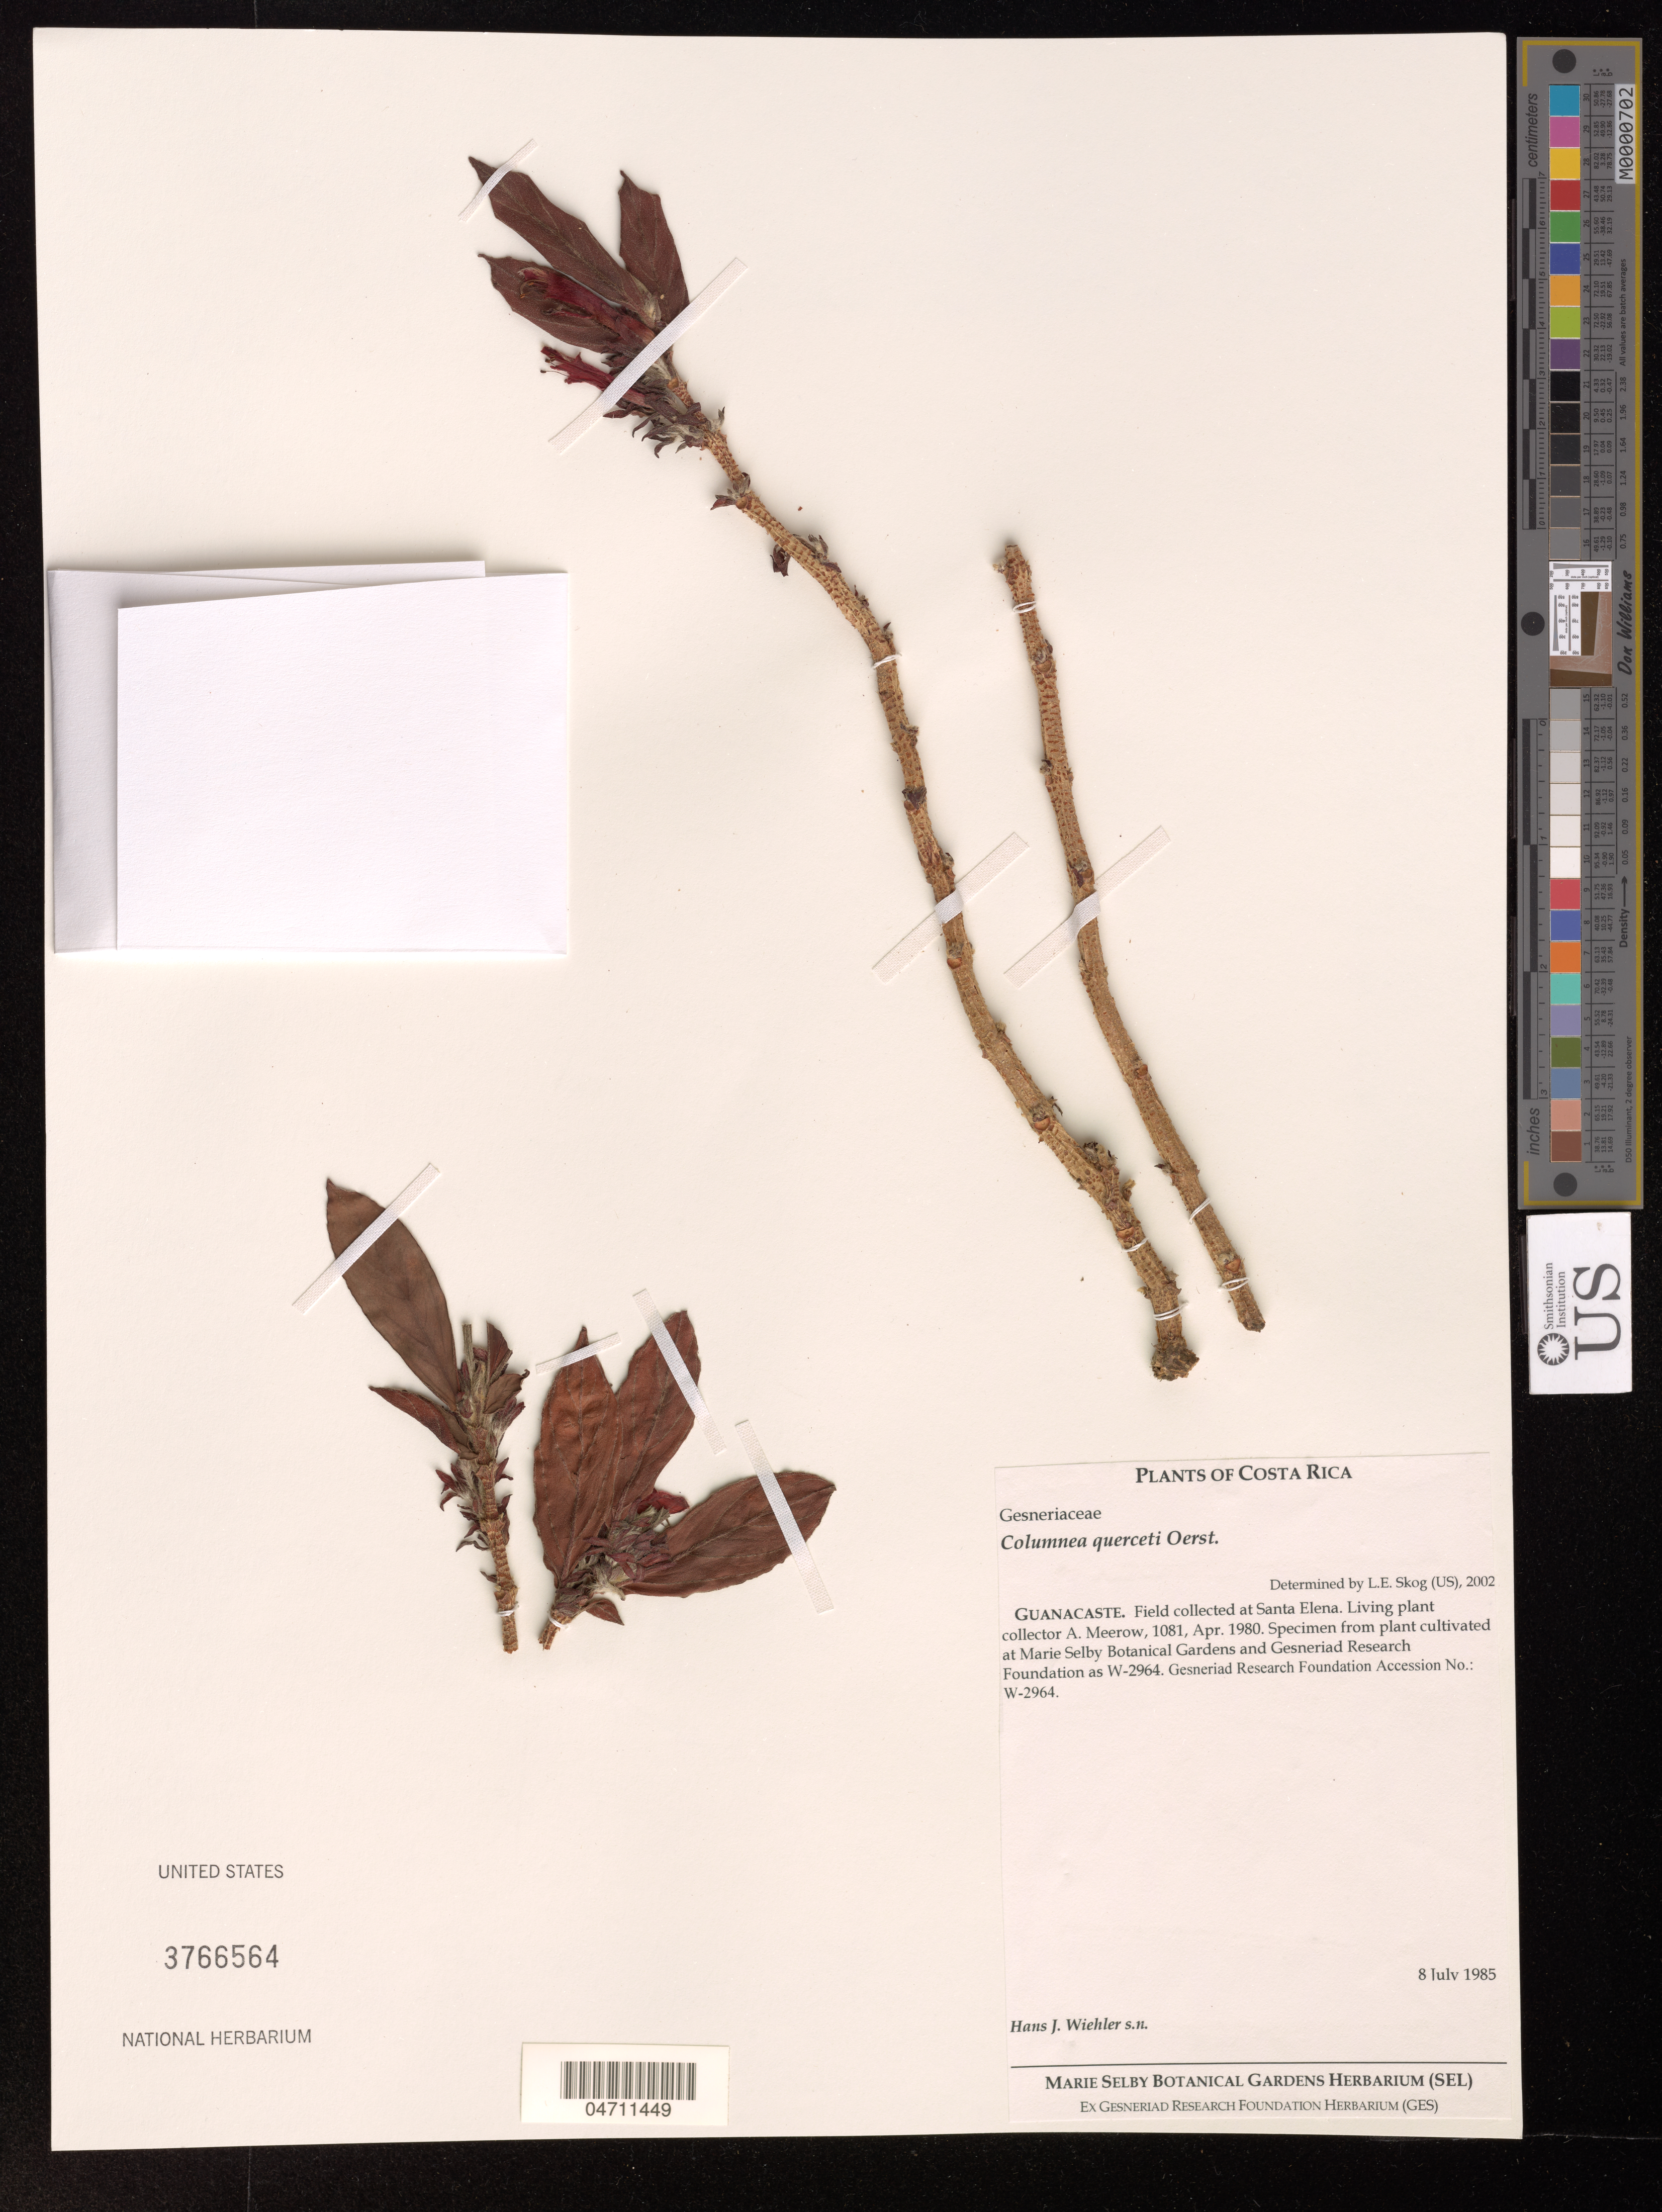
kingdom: Plantae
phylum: Tracheophyta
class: Magnoliopsida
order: Lamiales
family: Gesneriaceae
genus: Columnea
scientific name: Columnea querceti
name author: Oerst.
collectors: H. Wiehler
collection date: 1985-07-08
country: United States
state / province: Florida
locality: Cultivated at Marie Selby Botanical Gardens and Gesneriad Research.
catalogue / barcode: US 3766564